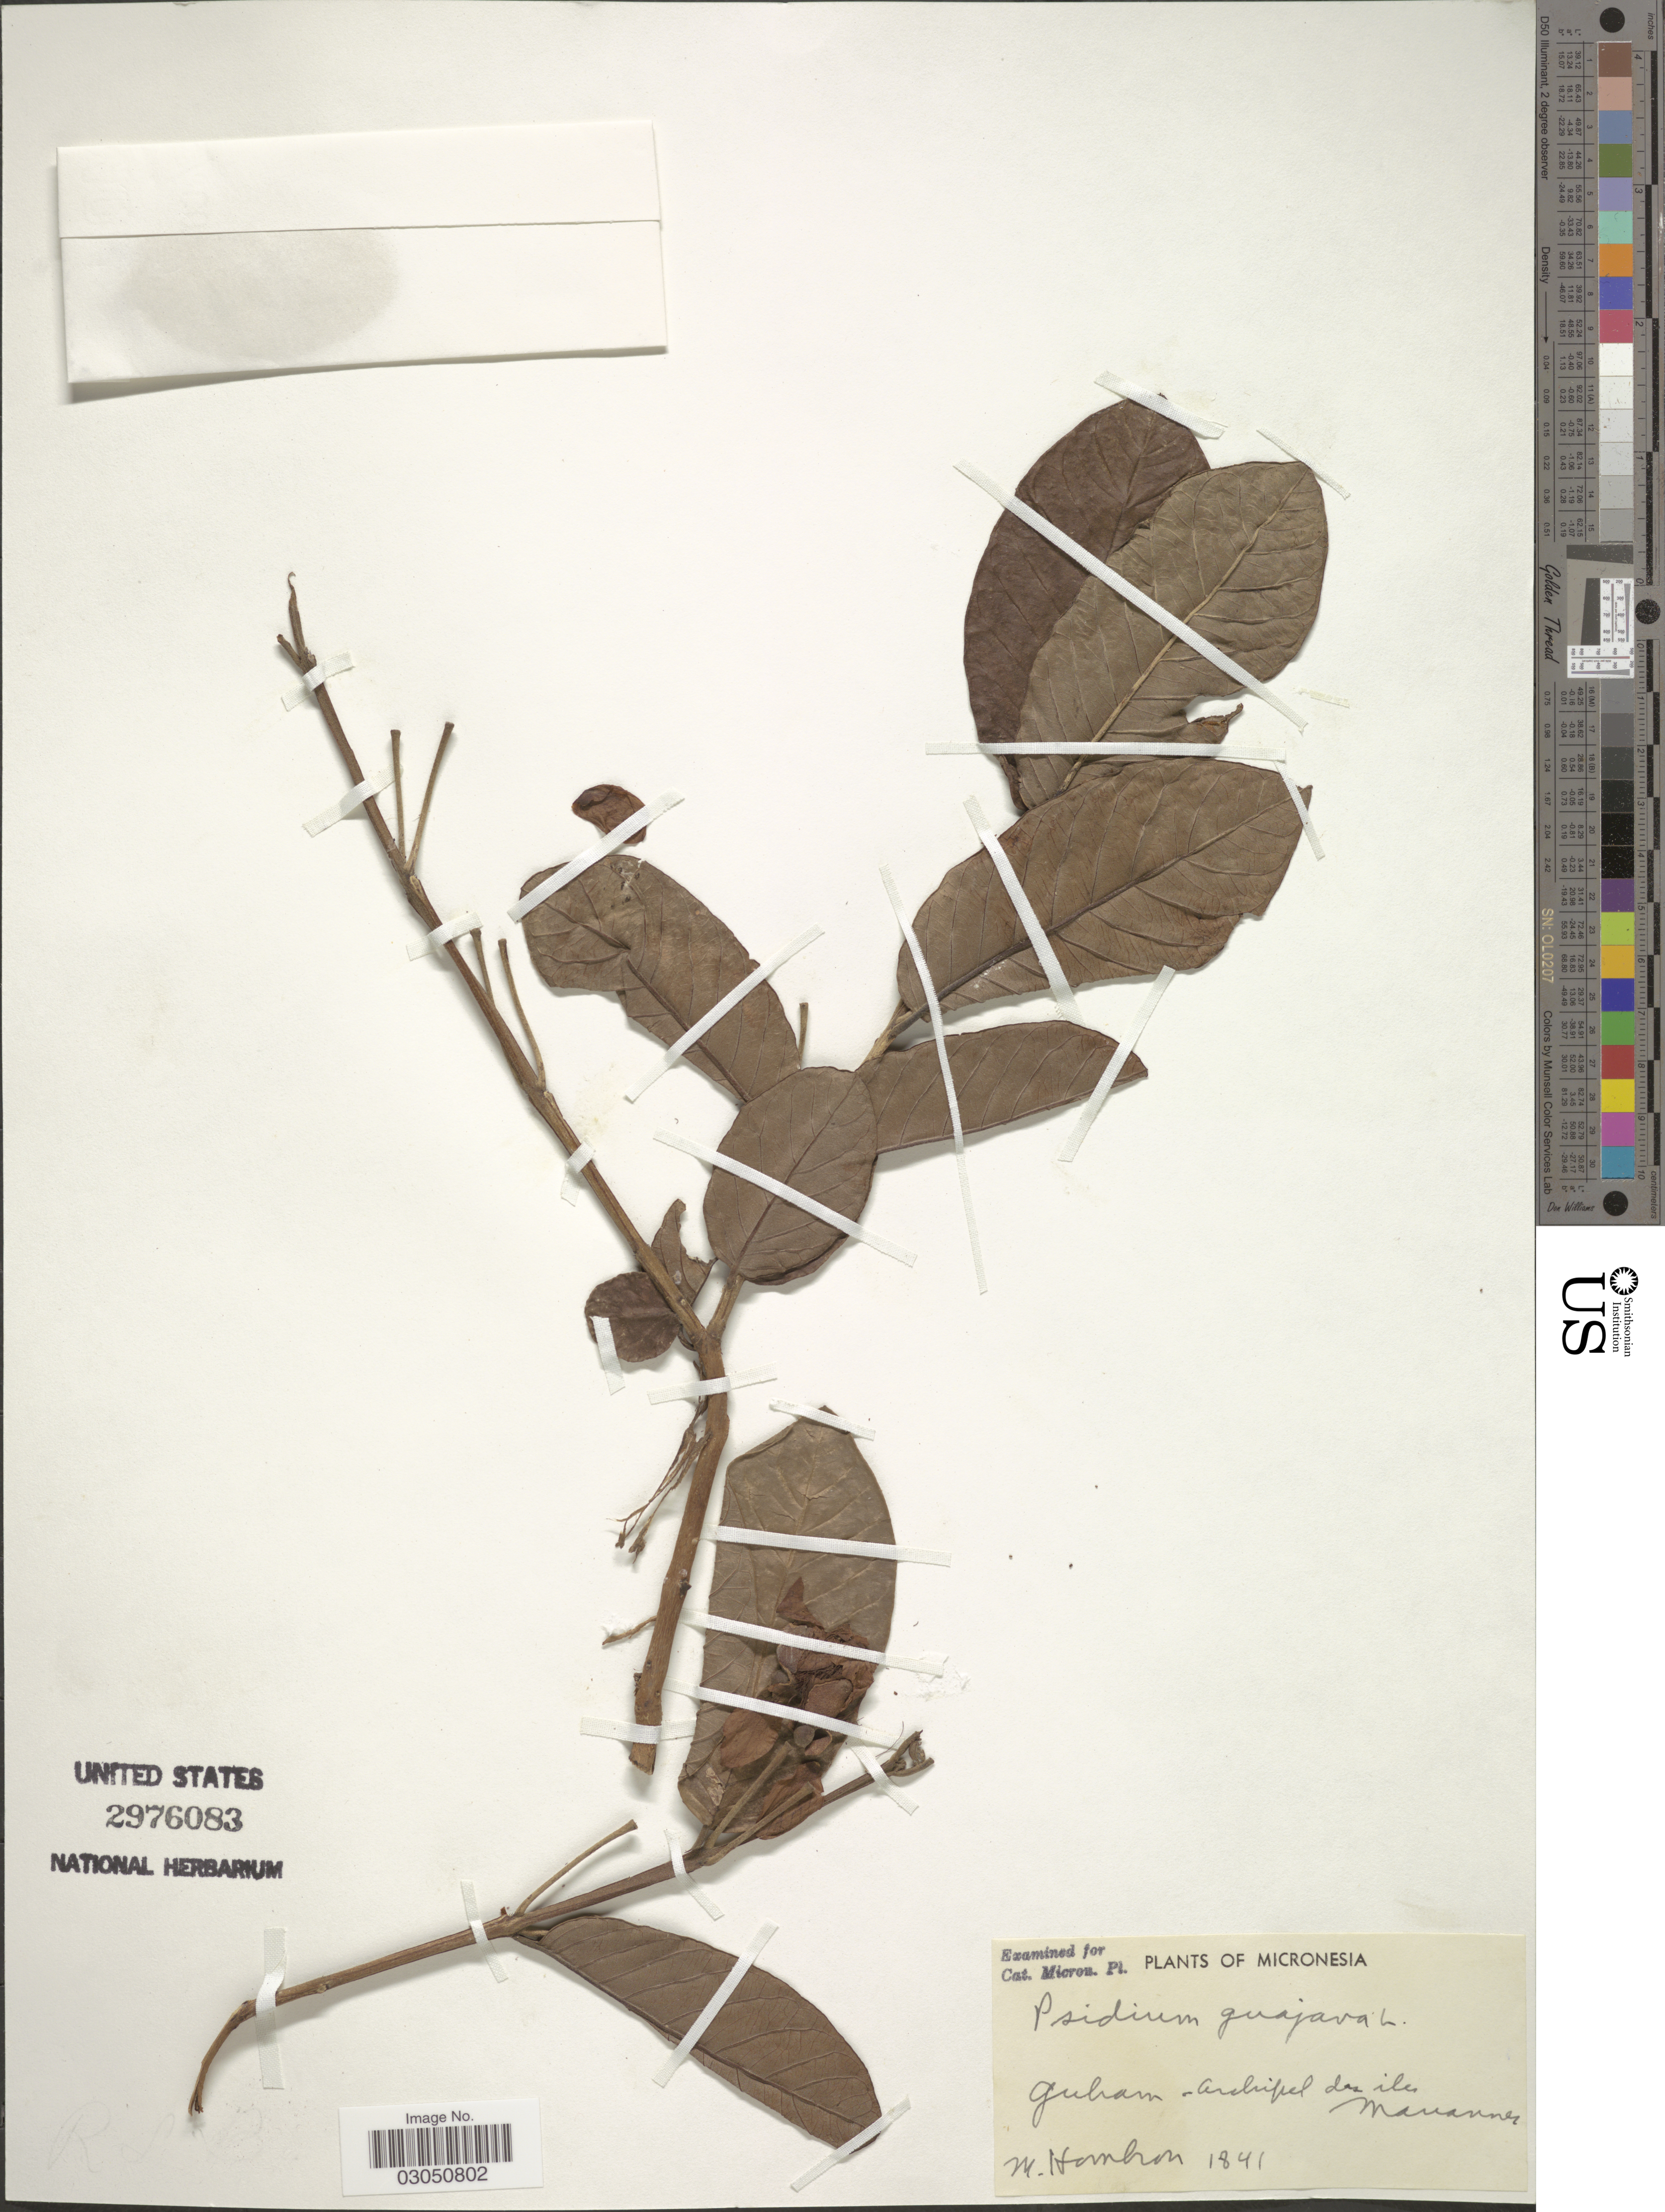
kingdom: Plantae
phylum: Tracheophyta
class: Magnoliopsida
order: Myrtales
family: Myrtaceae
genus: Psidium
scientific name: Psidium guajava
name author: L.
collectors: M. Hombron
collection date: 1841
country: Micronesia, Federated States of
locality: Micronesia. Guham [interpreted] - archipel des iles Mariannes.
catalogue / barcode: US 2976083